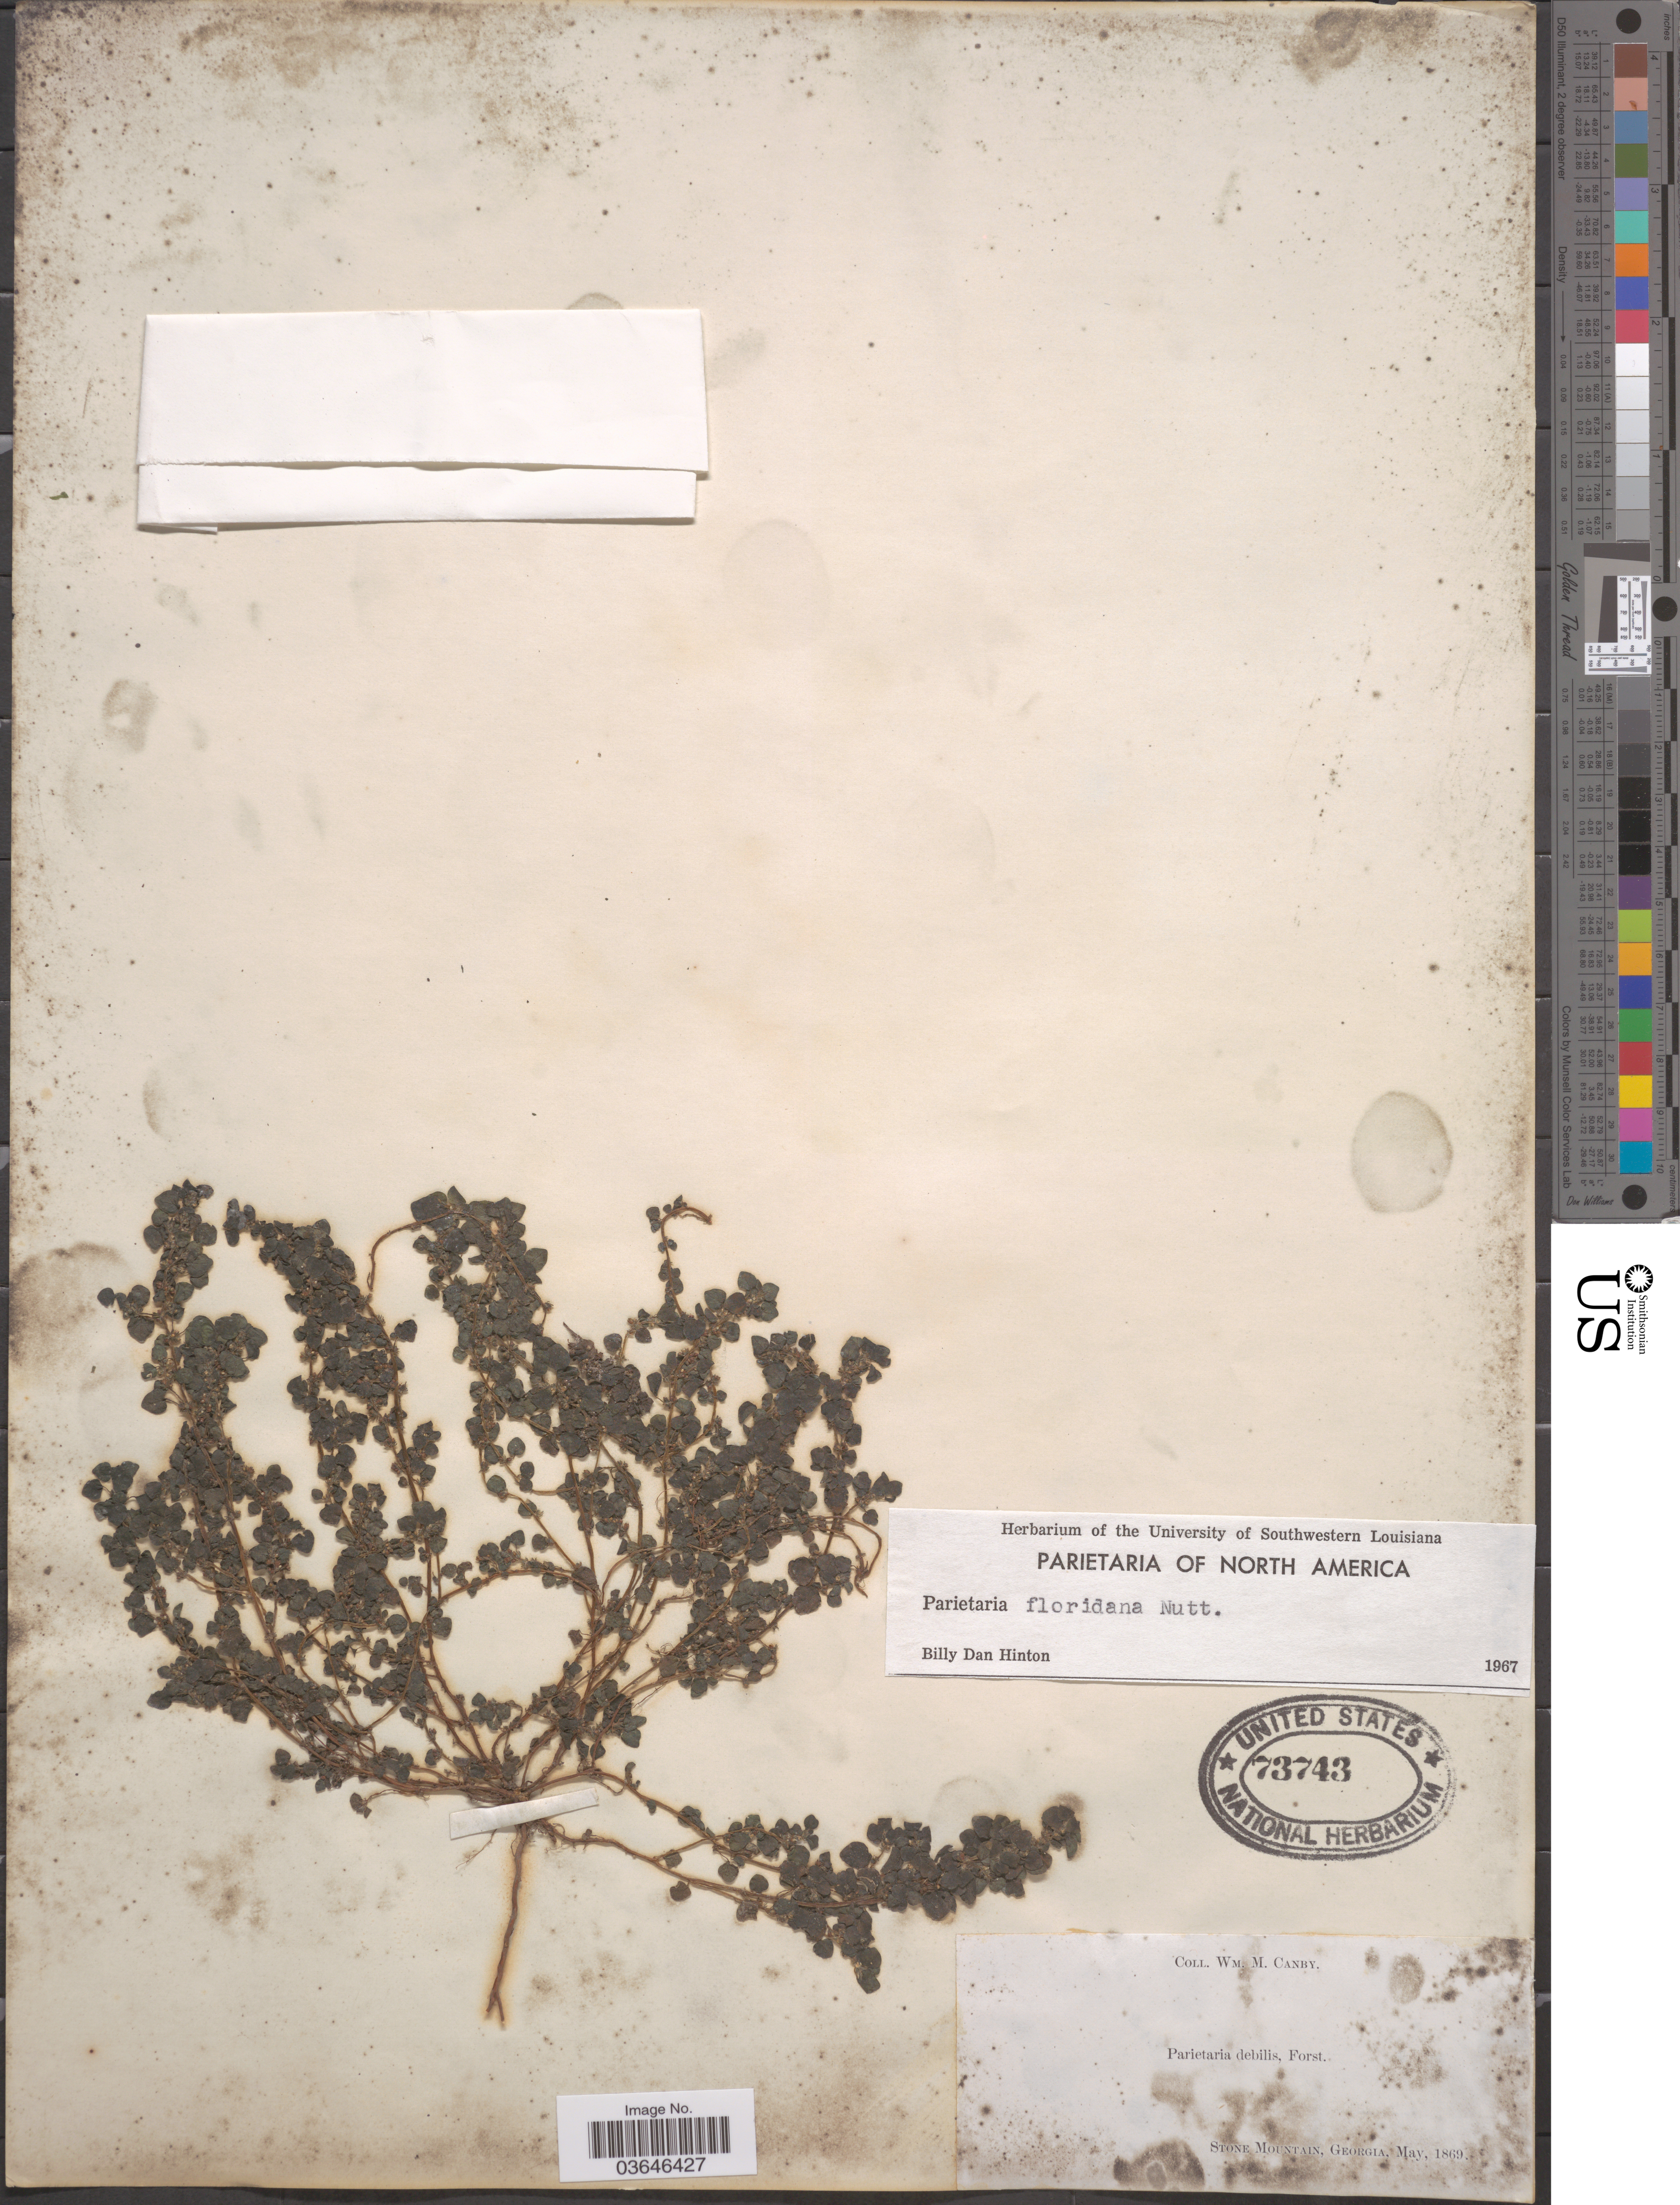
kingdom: Plantae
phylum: Tracheophyta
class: Magnoliopsida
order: Rosales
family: Urticaceae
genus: Parietaria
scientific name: Parietaria floridana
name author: Nutt.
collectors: W. M. Canby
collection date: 1869-05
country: United States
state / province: Georgia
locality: Stone Mountain.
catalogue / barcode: US 73743